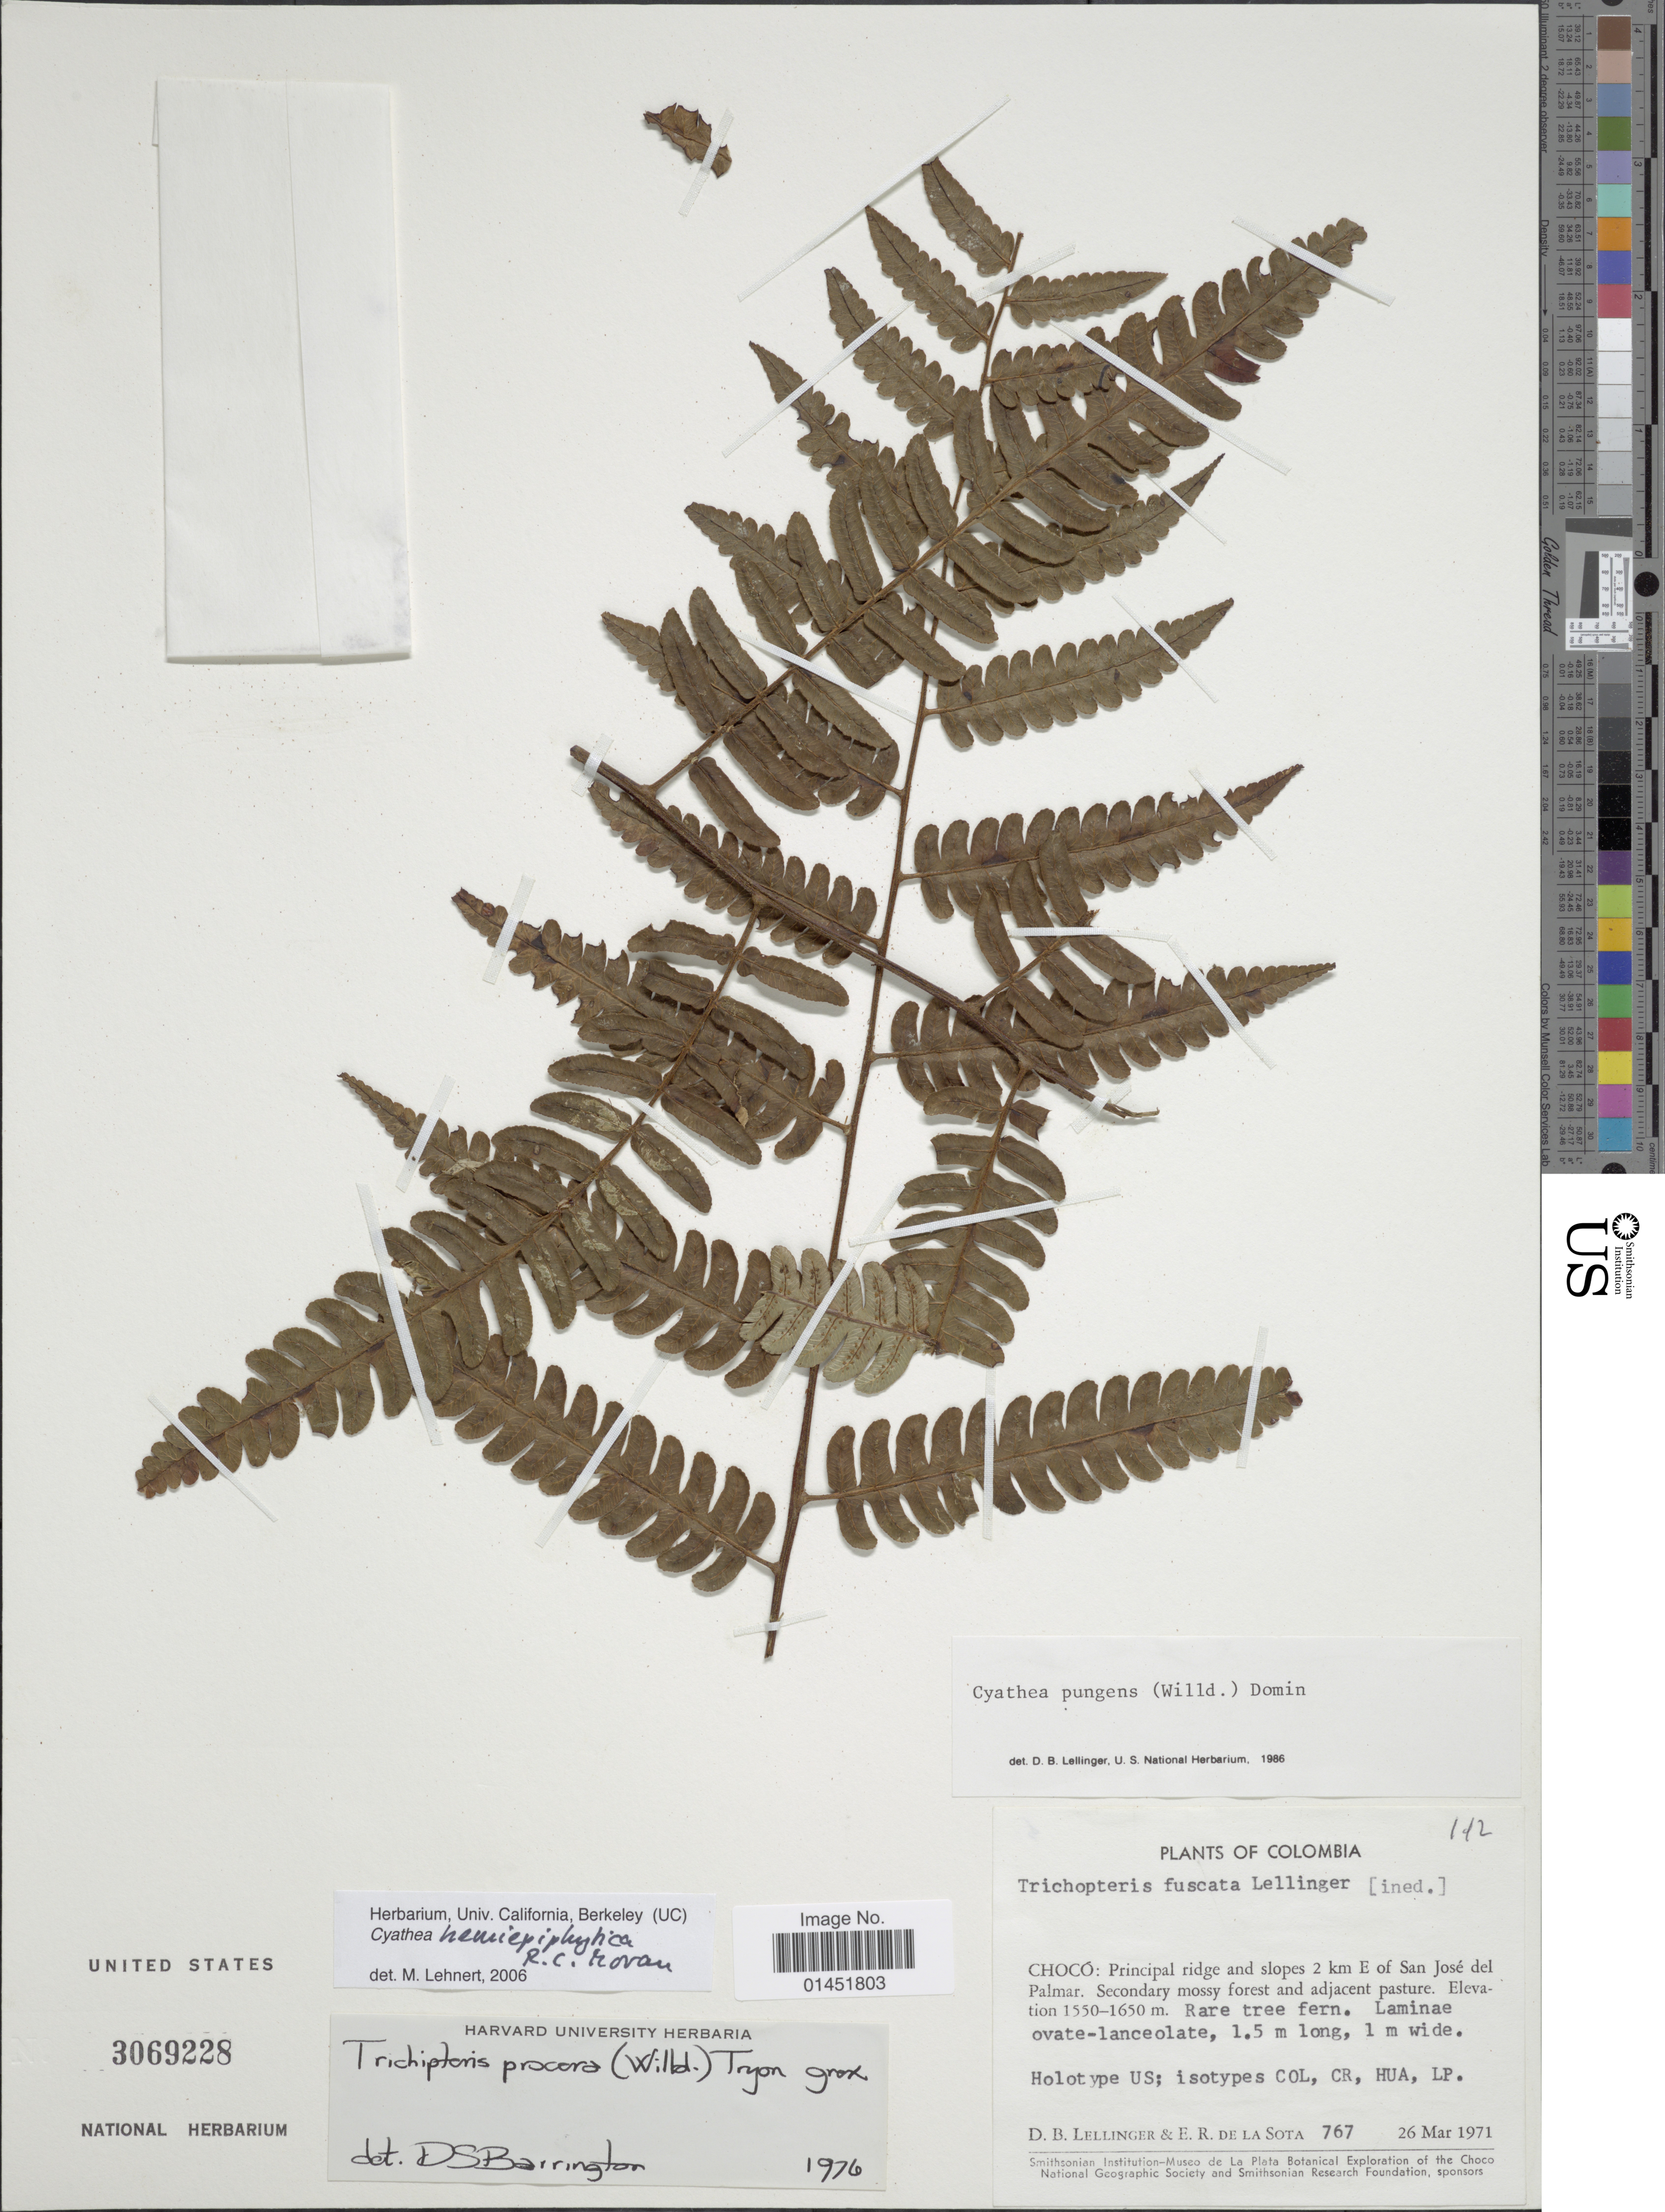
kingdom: Plantae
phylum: Tracheophyta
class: Polypodiopsida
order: Cyatheales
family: Cyatheaceae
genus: Cyathea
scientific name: Cyathea hemiepiphytica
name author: R.C. Moran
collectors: D. B. Lellinger & E. R. de la Sota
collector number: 767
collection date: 1971-03-26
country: Colombia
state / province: Chocó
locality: Principal ridge and slopes 2 km E of San José del Palmar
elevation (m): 1550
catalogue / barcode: US 3069228